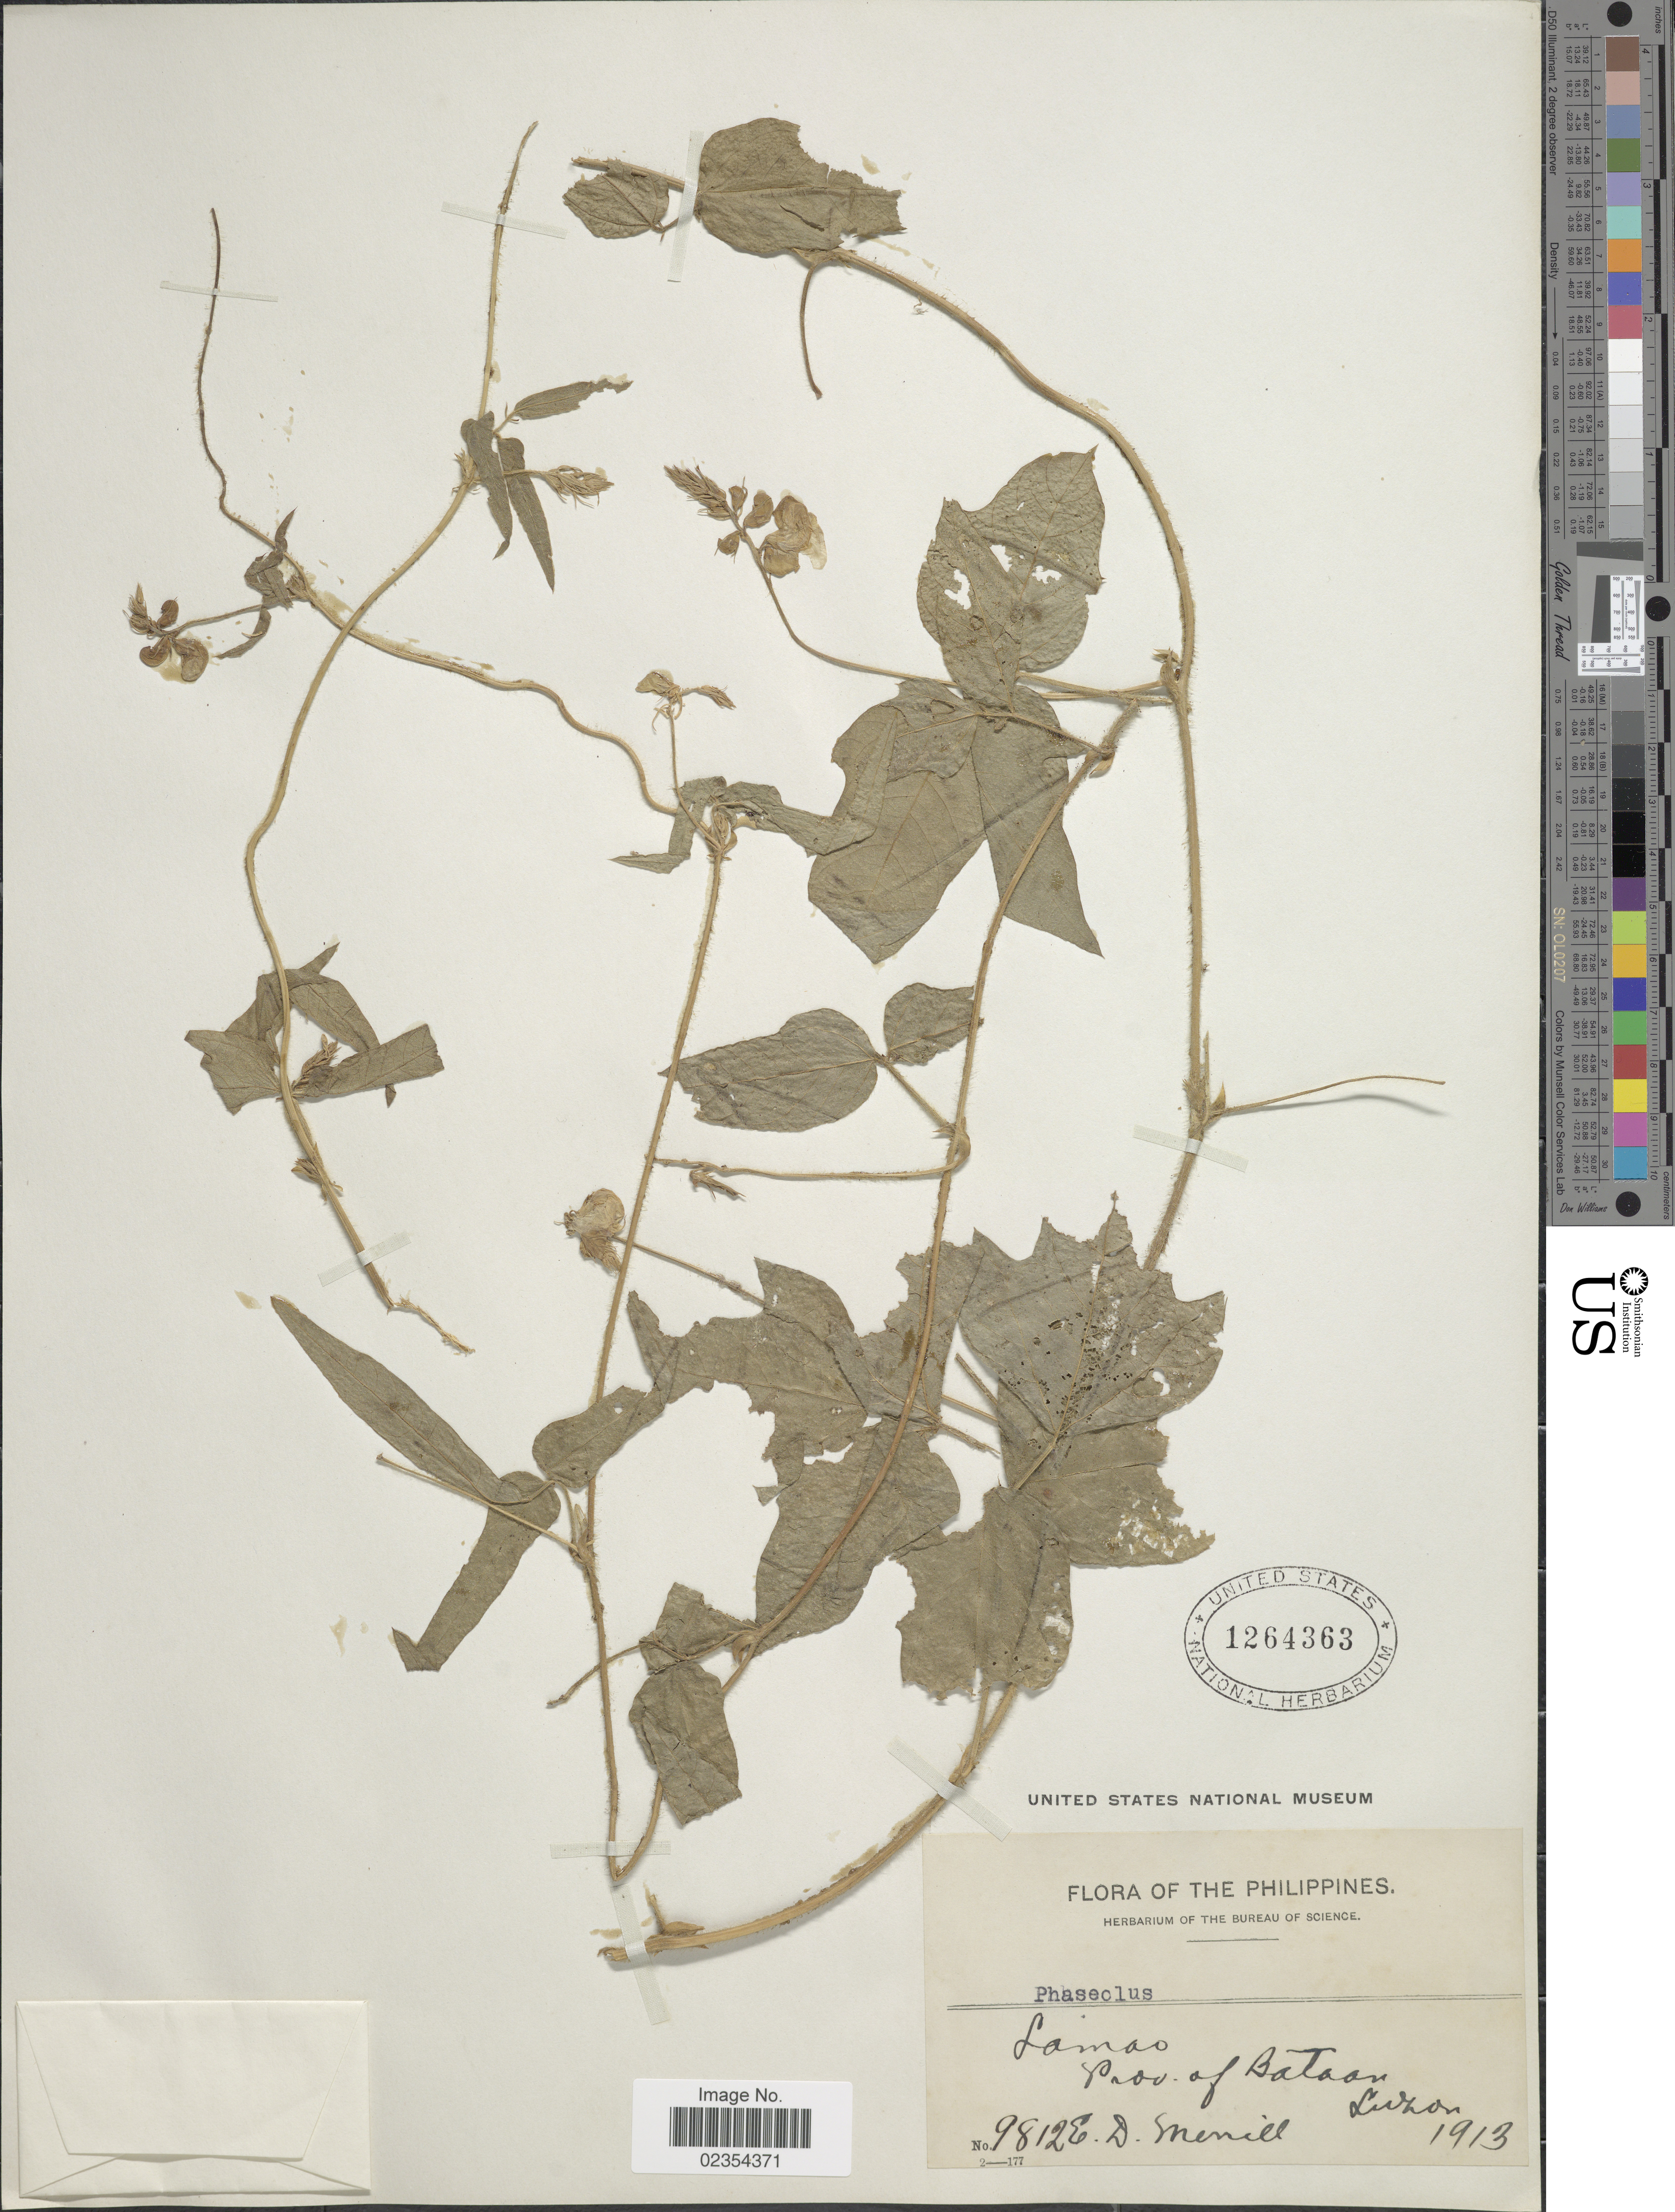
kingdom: Plantae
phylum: Tracheophyta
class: Magnoliopsida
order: Fabales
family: Fabaceae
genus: Vigna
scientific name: Vigna sp.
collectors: E. D. Merrill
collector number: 9812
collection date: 1913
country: Philippines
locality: Lamao, Prov. of Bataan, Luzon.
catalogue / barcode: US 1264363